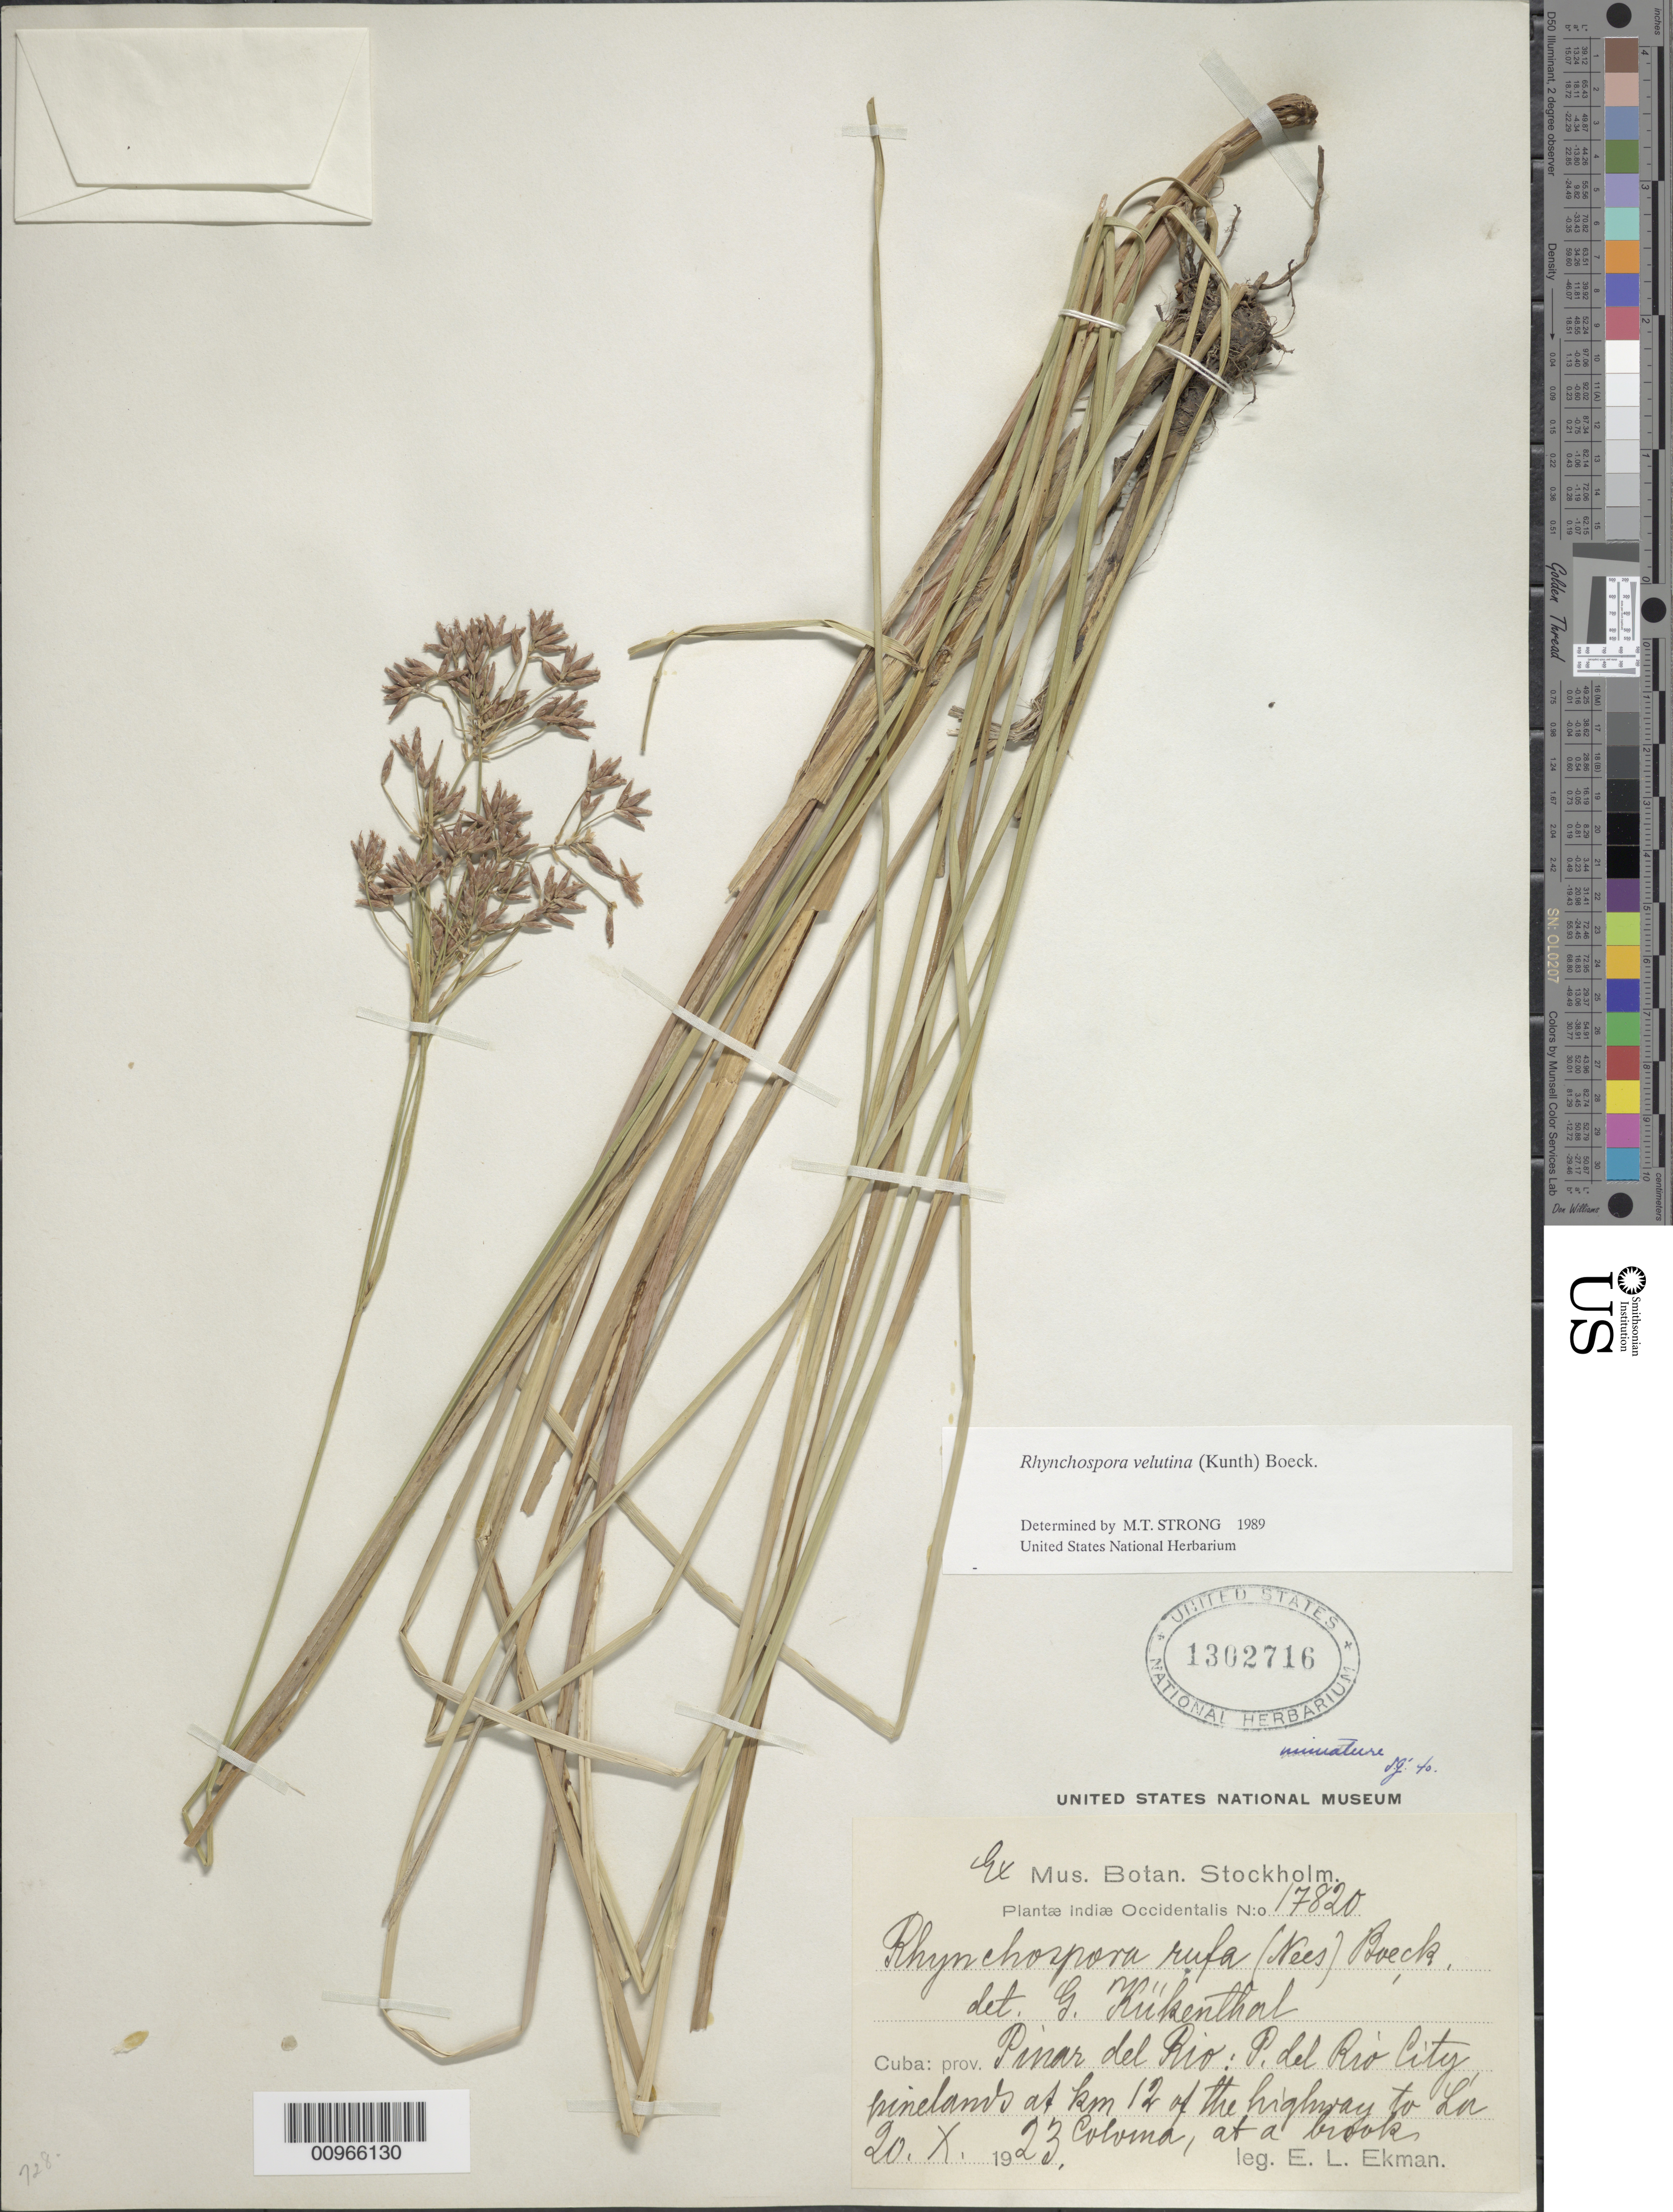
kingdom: Plantae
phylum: Tracheophyta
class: Liliopsida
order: Poales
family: Cyperaceae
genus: Rhynchospora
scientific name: Rhynchospora velutina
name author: (Kunth) Boeckeler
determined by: Strong, M. T., (US), Smithsonian Institution - National Museum of Natural History (UNITED STATES)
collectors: E. L. Ekman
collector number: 17820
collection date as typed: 20 Oct 1923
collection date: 1923-10-20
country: Cuba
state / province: Pinar del Rio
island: Cuba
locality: Pinar del Rio City, pinelands at km 12 of the highway to La Coloma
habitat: At a brook in pinelands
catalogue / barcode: US 1302716